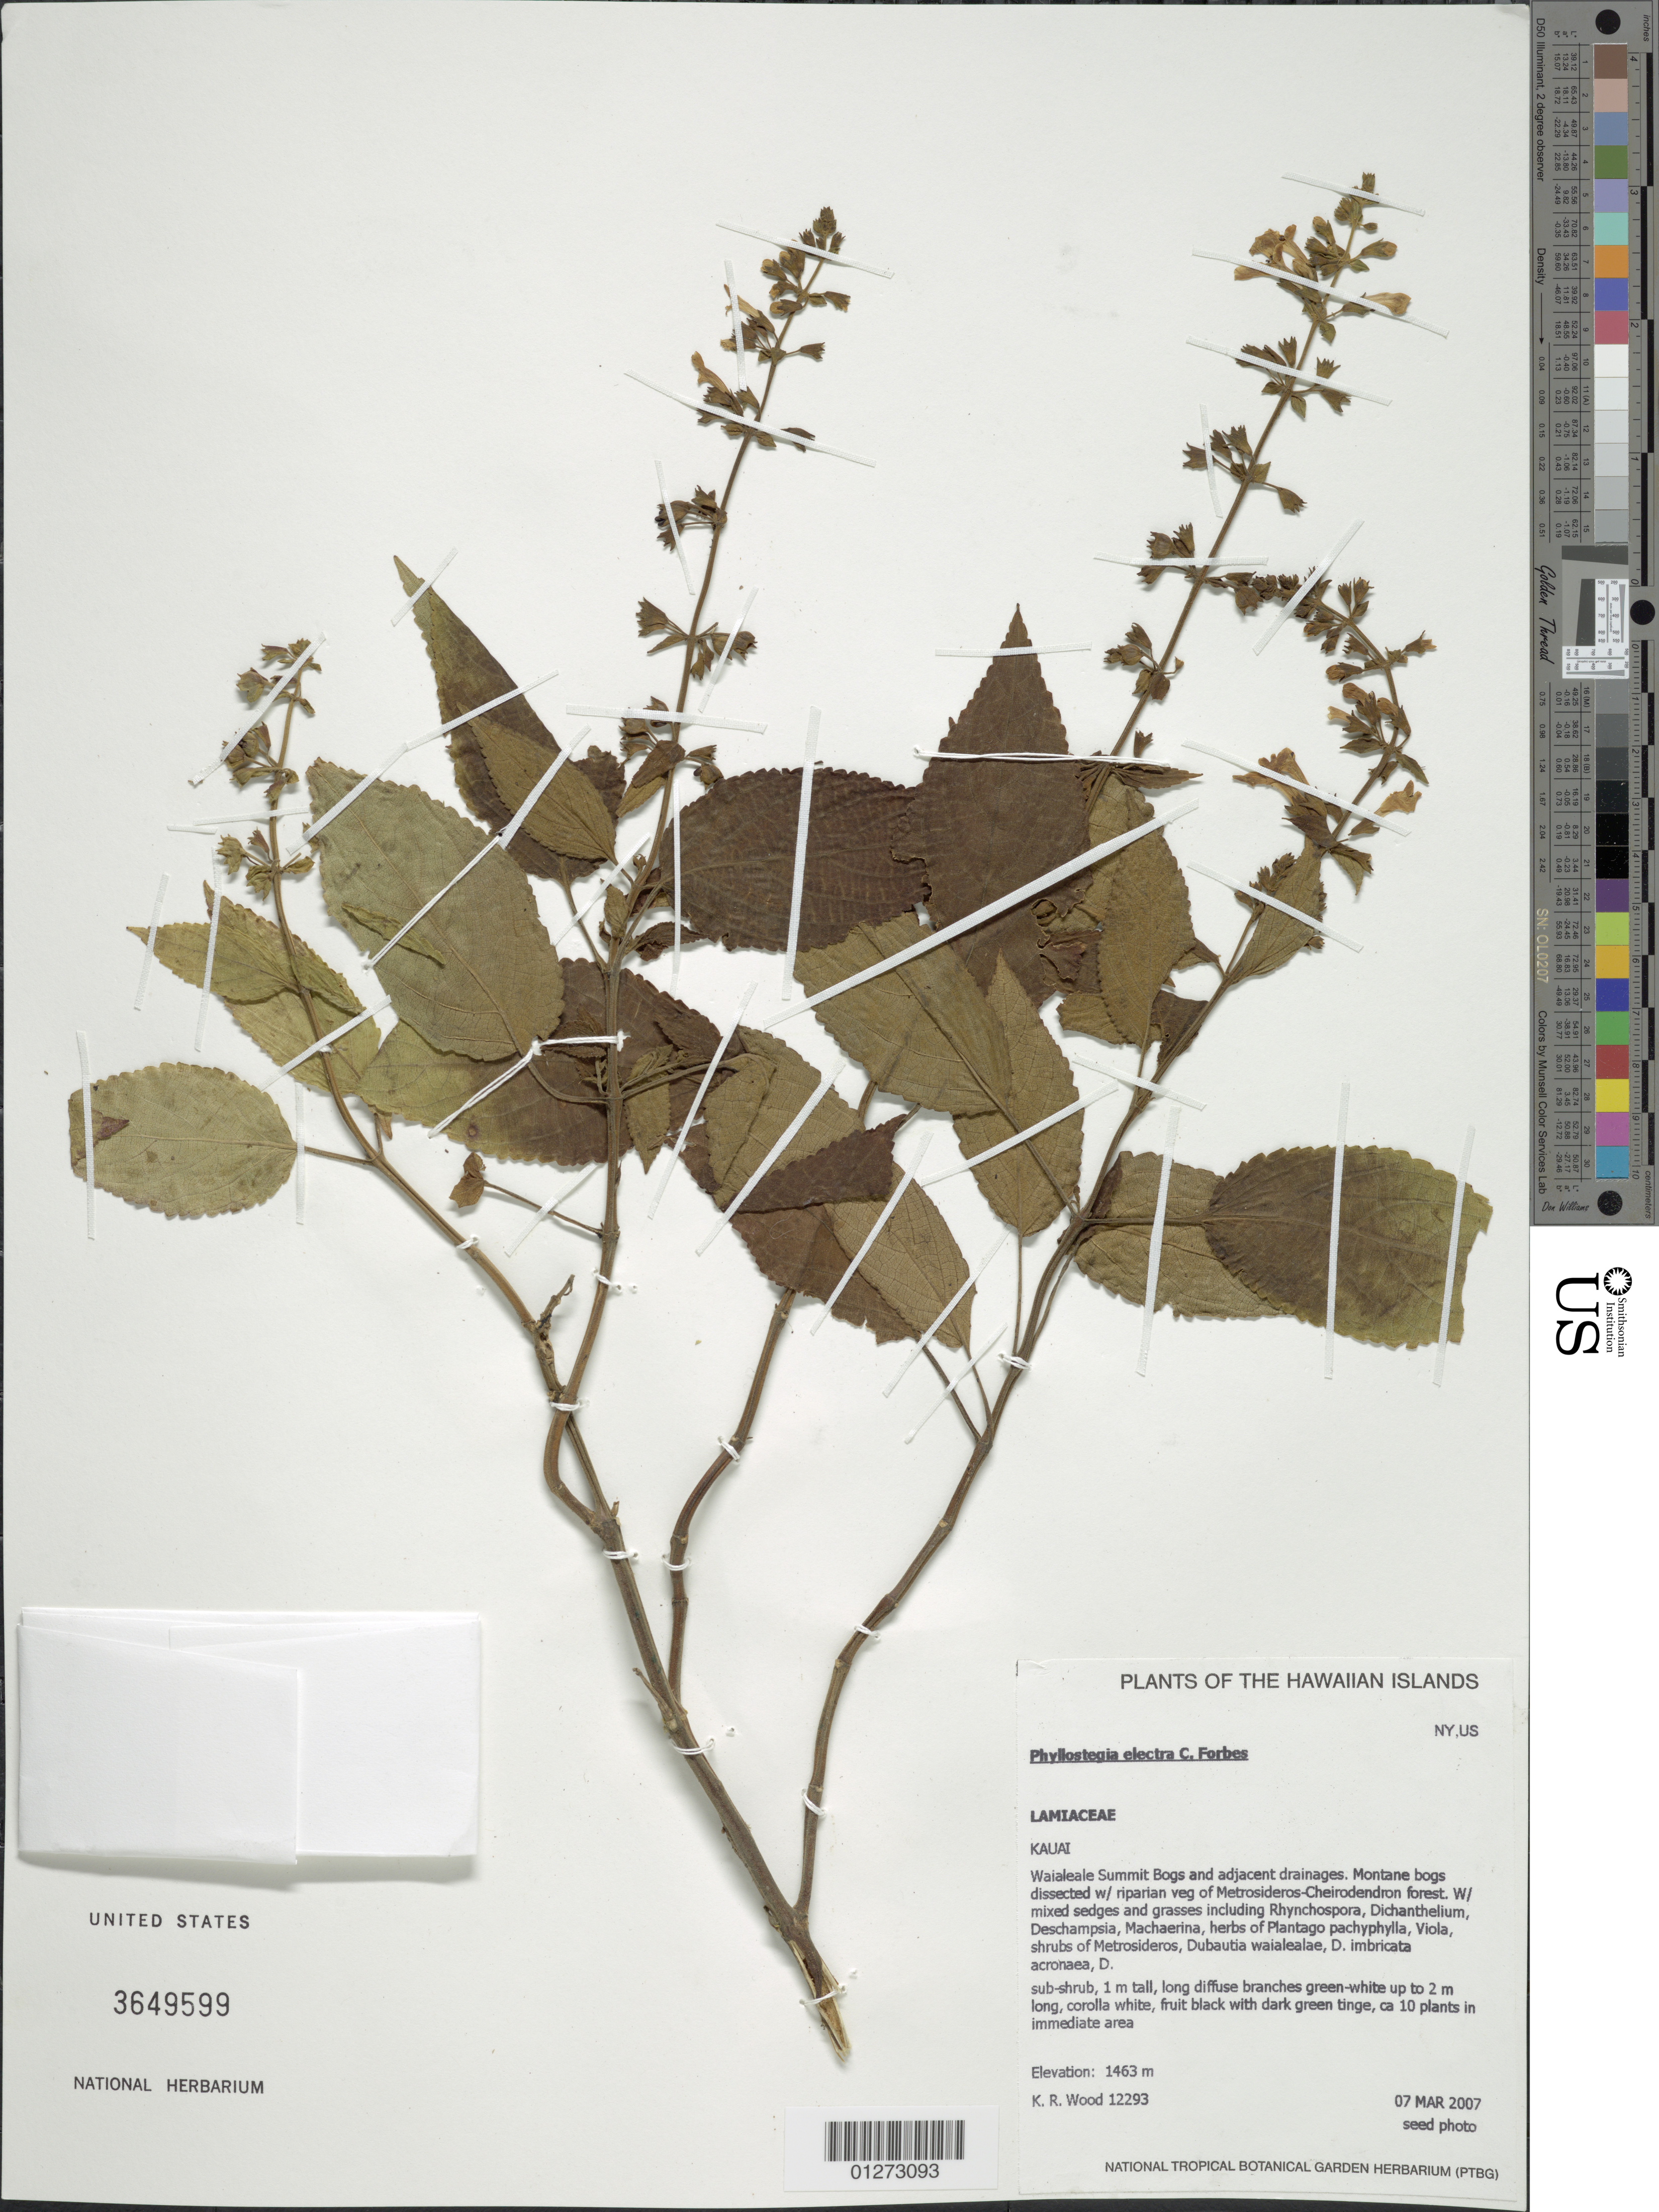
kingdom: Plantae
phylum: Tracheophyta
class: Magnoliopsida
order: Lamiales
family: Lamiaceae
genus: Phyllostegia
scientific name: Phyllostegia electra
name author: C.N. Forbes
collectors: K. R. Wood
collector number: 12293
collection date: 2007-03-07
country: United States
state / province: Hawaii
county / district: Kaui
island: Kaua'i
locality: Waialeale Summit Bogs and adjacent drainages.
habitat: Montane bogs dissected with riparian veg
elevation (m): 1463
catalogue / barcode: US 3649599